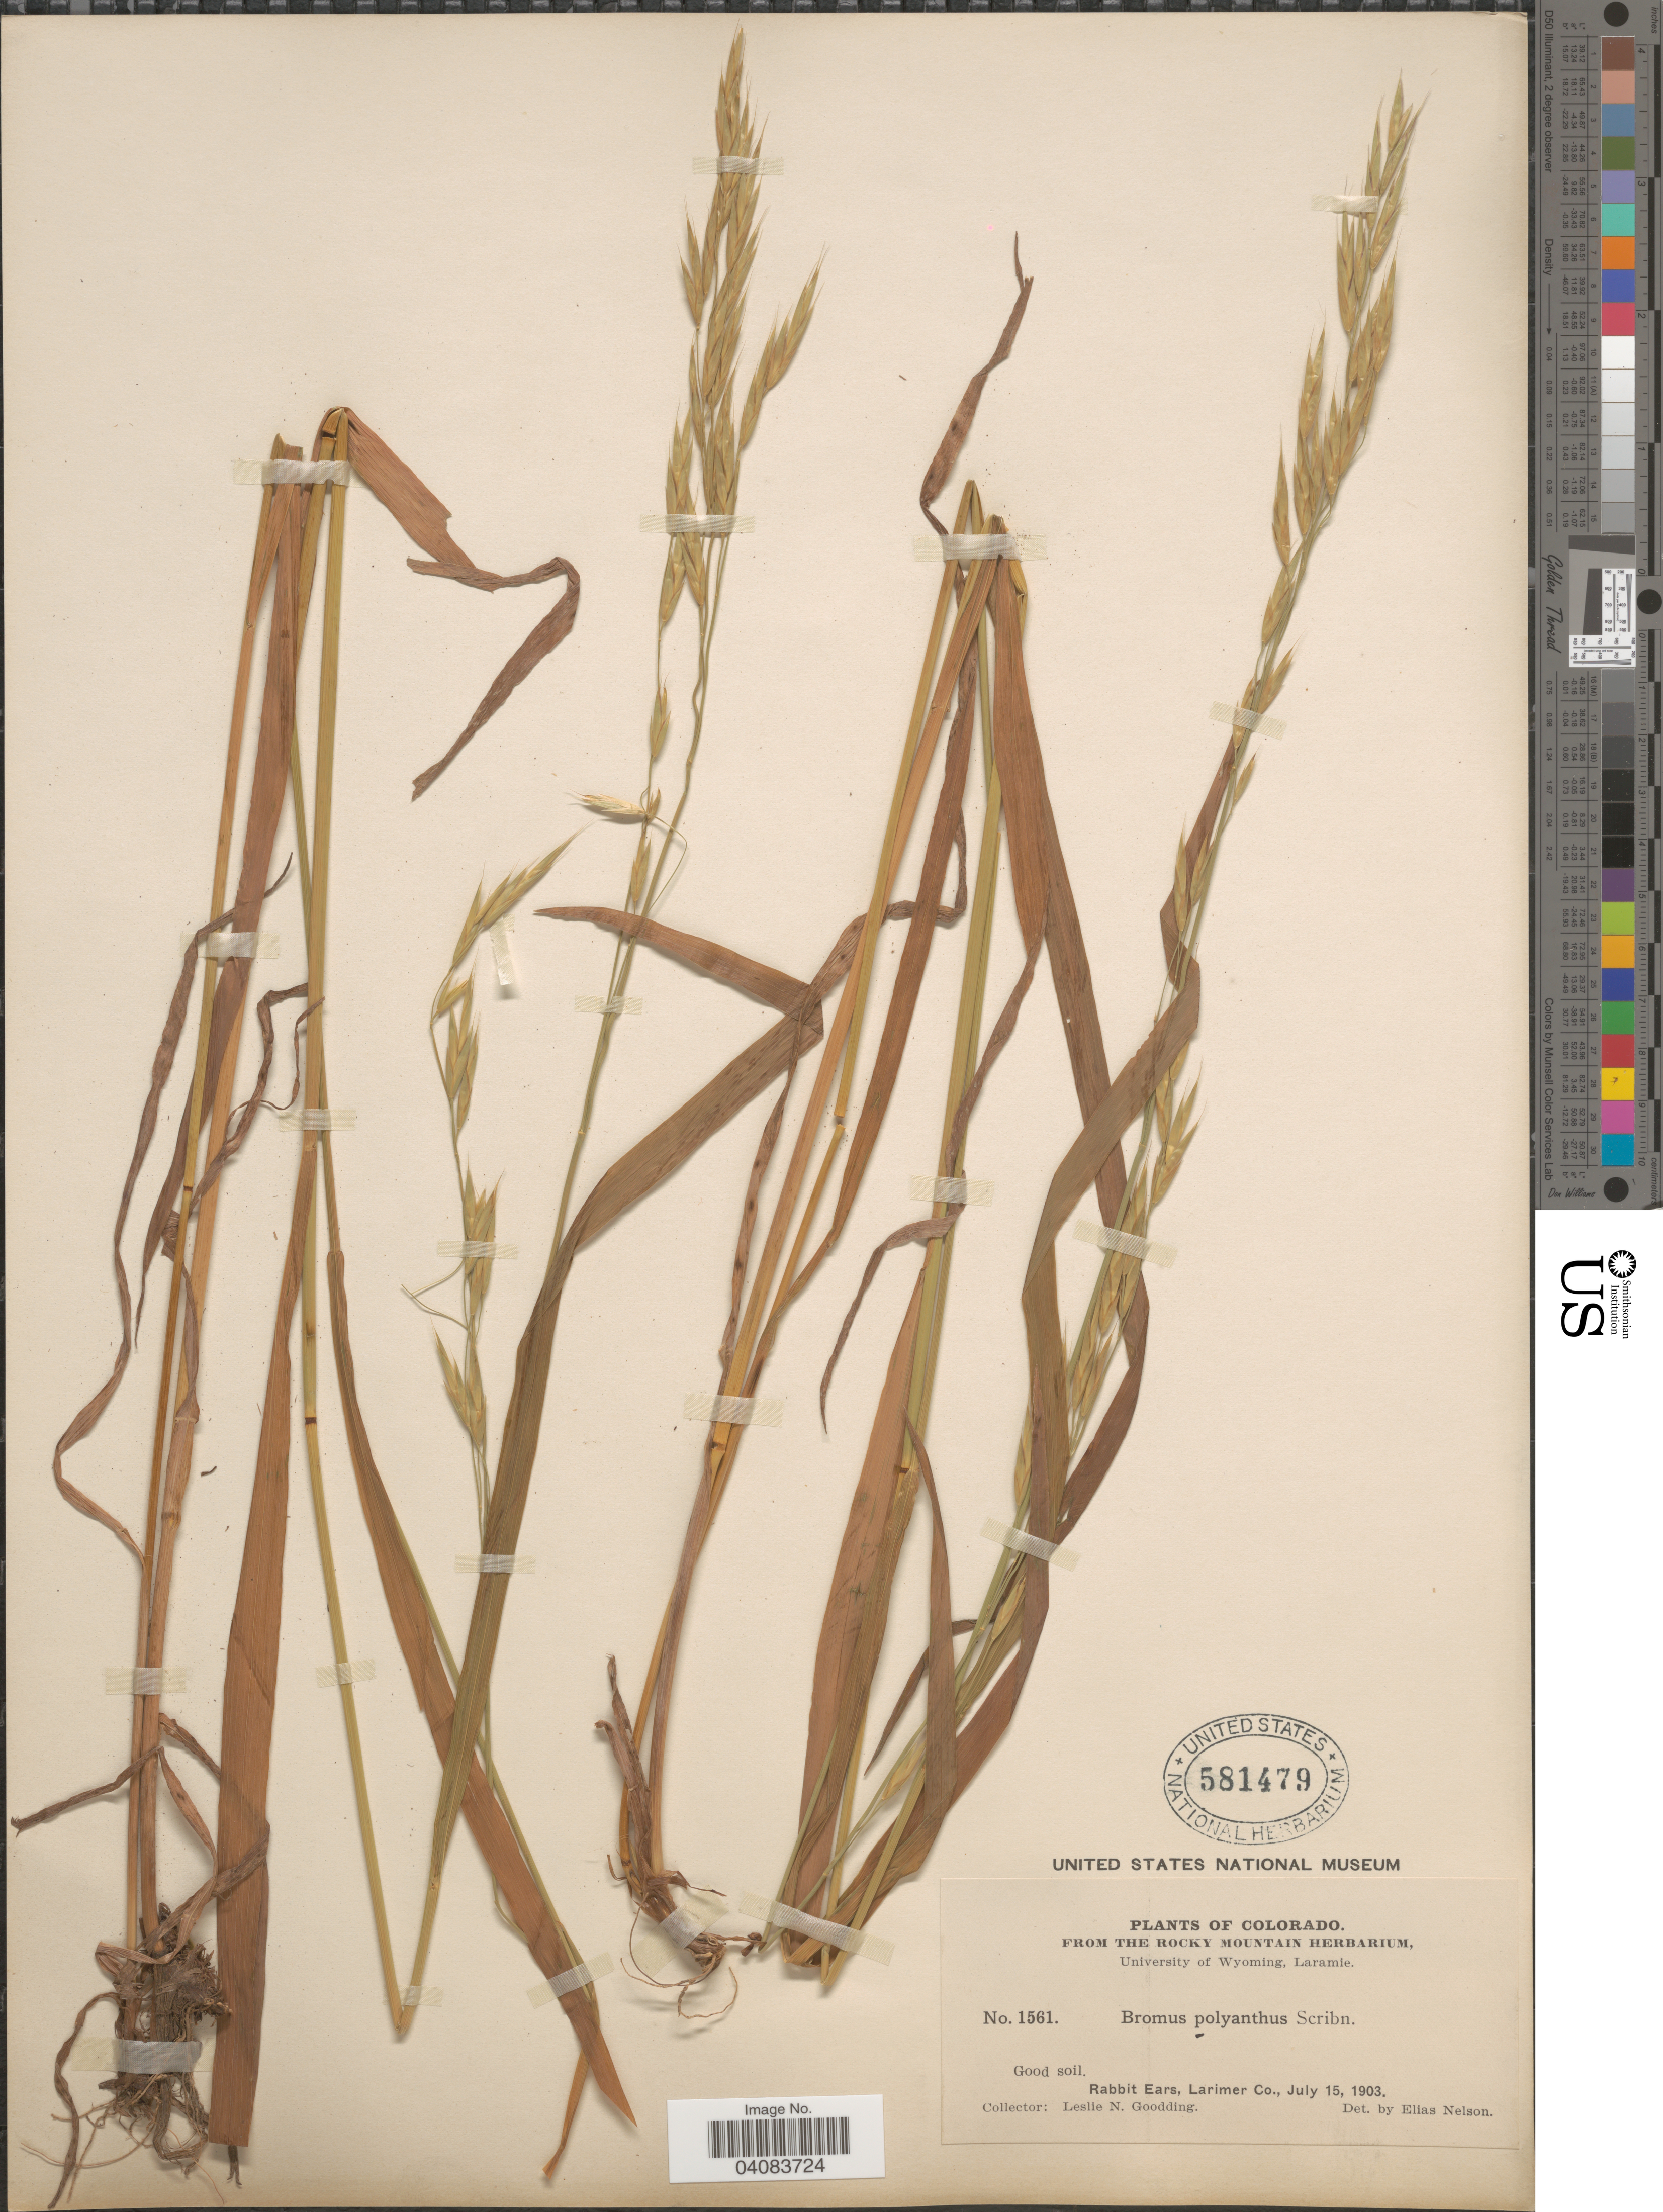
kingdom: Plantae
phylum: Tracheophyta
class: Liliopsida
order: Poales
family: Poaceae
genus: Bromus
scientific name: Bromus polyanthus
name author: Scribn. ex Shear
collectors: L. N. Goodding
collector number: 1561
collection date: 1903-07-15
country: United States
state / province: Colorado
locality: Rabbit Ears, Larimer Co.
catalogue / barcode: US 581479